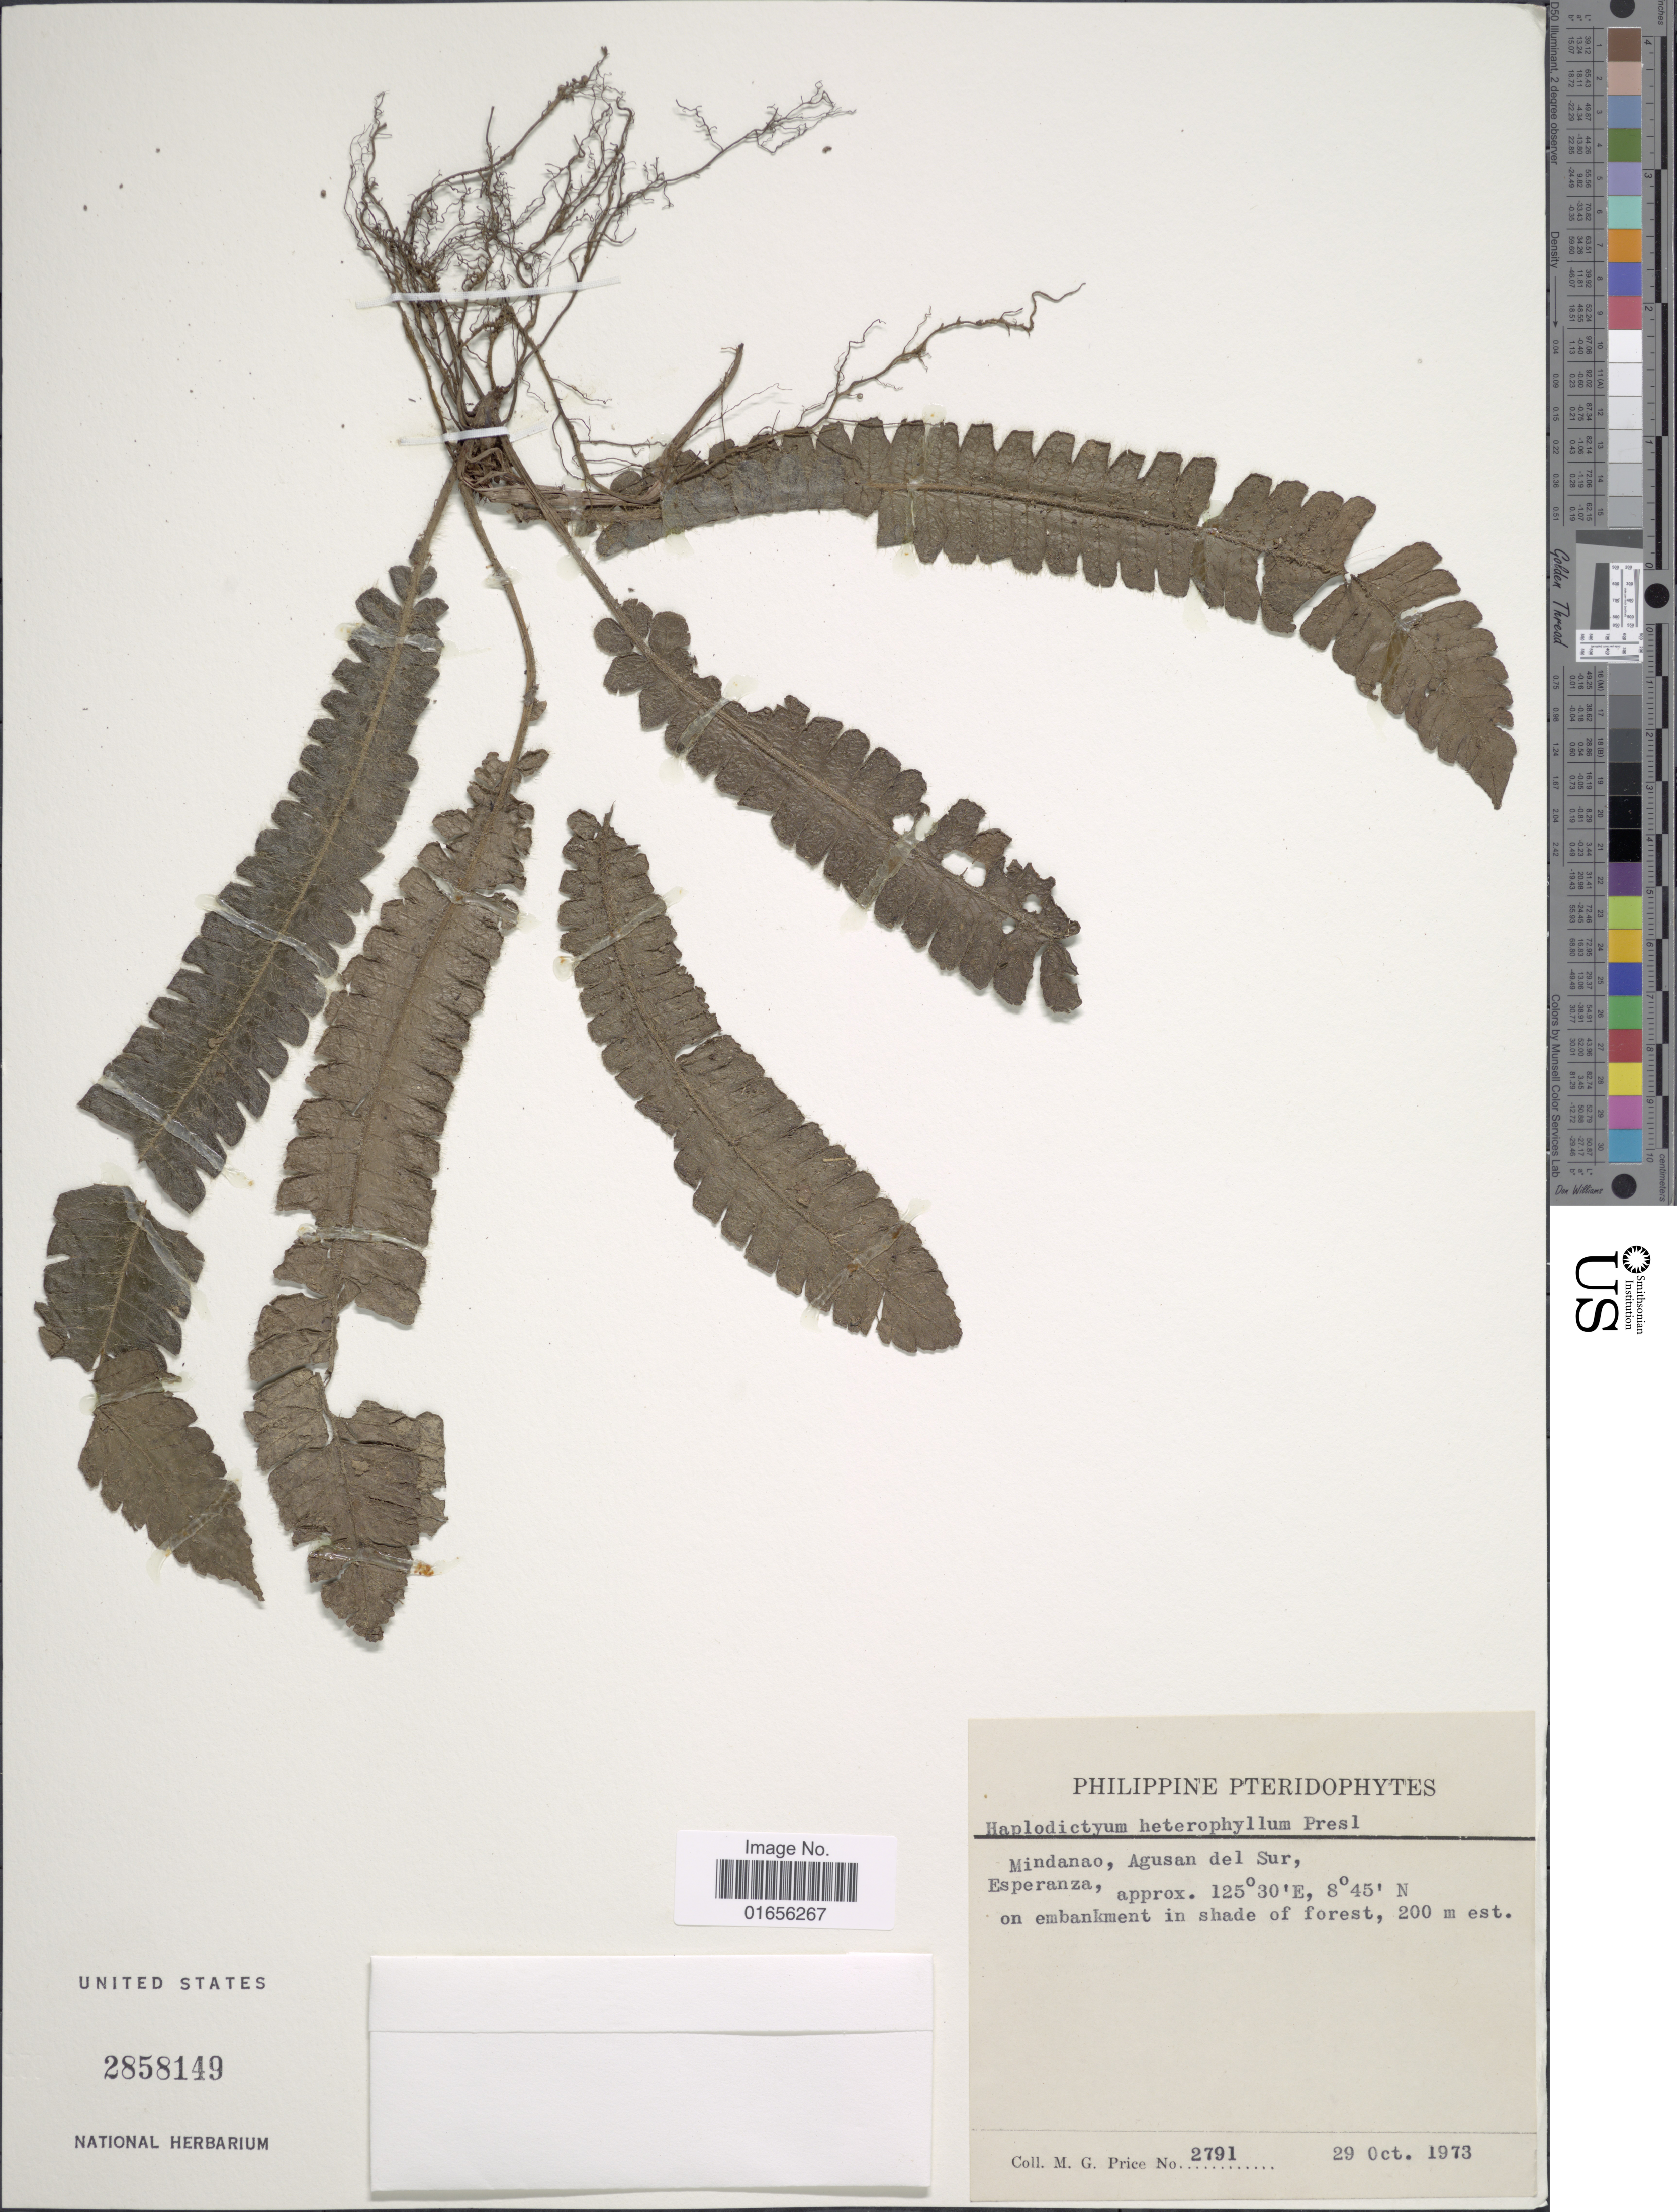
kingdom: Plantae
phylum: Tracheophyta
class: Polypodiopsida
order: Polypodiales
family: Thelypteridaceae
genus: Pronephrium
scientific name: Pronephrium heterophyllum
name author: (C. Presl) Holttum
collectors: M. G. Price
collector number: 2791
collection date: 1973-10-29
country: Philippines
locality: Mindanao, Agusab del Sur, Esperanza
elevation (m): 200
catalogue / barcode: US 2858149